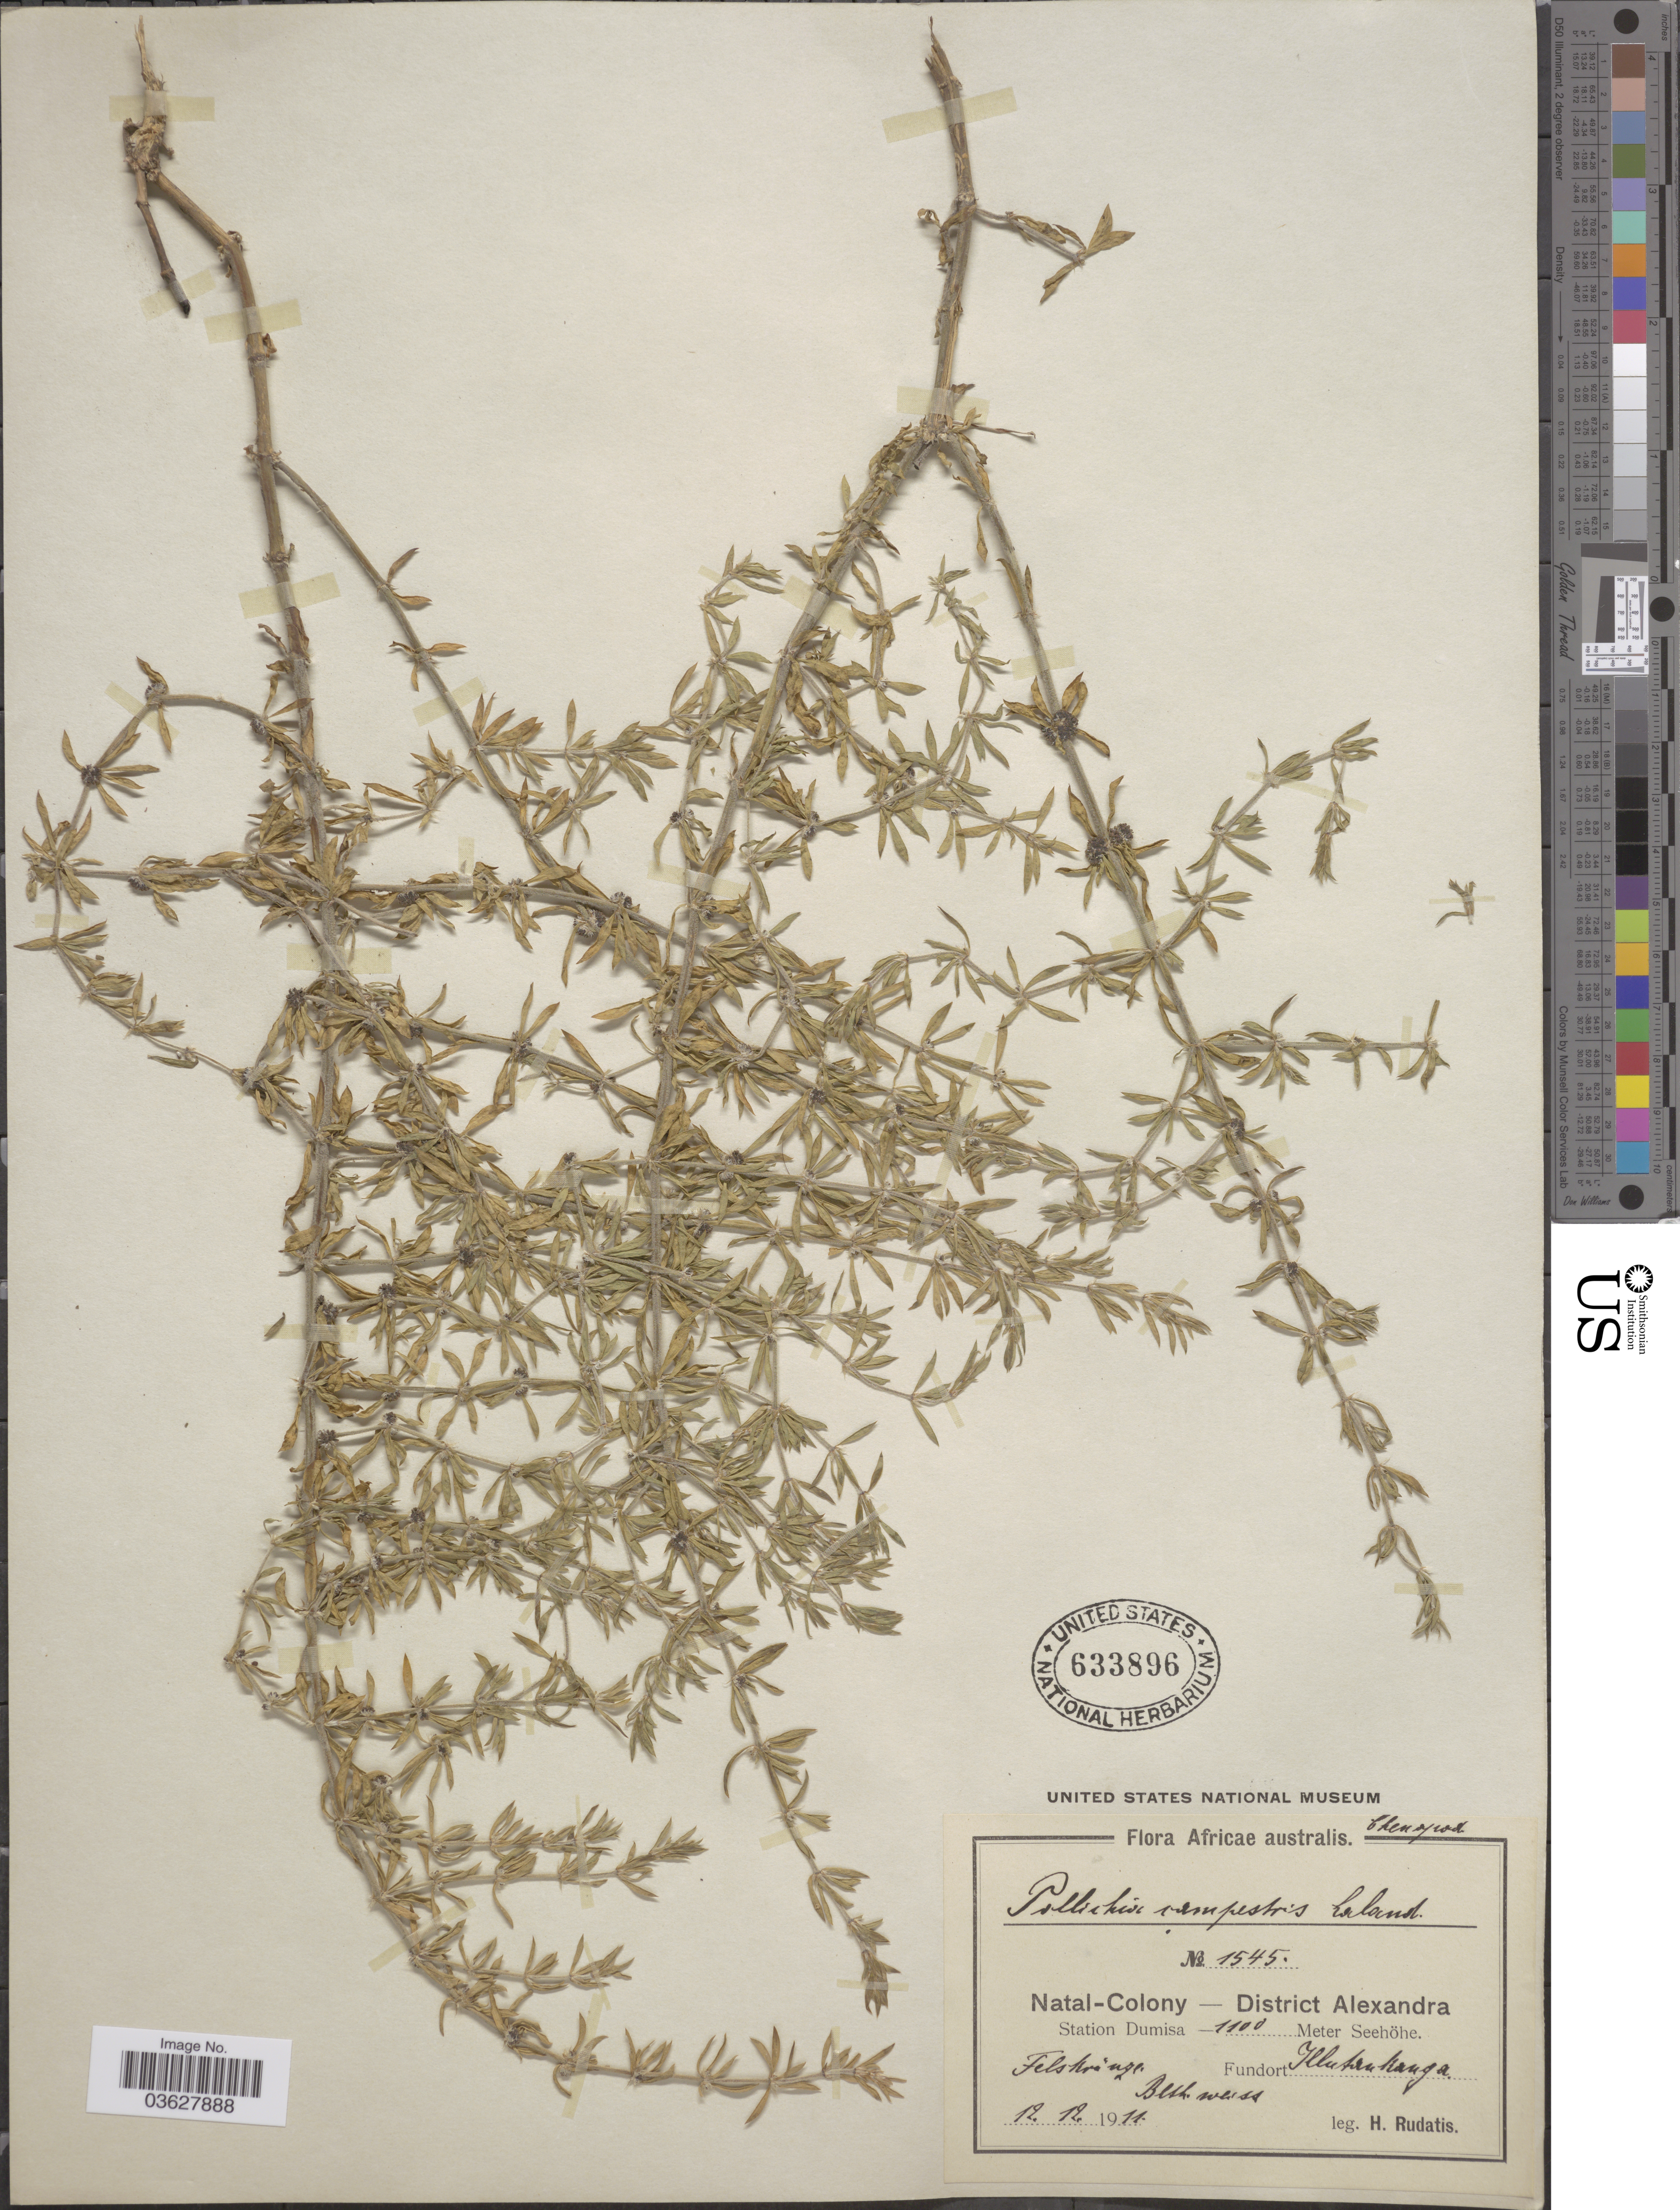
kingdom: Plantae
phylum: Tracheophyta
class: Magnoliopsida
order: Caryophyllales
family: Caryophyllaceae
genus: Pollichia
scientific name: Pollichia campestris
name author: Aiton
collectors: H. Rudatis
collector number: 1545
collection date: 1911-12-12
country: South Africa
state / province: KwaZulu-Natal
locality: Africae australis. Natal-Colony-District Alexandra. Station Dumisa. Klutankanga Besh. [interpreted] weiss.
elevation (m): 1100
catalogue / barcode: US 633896